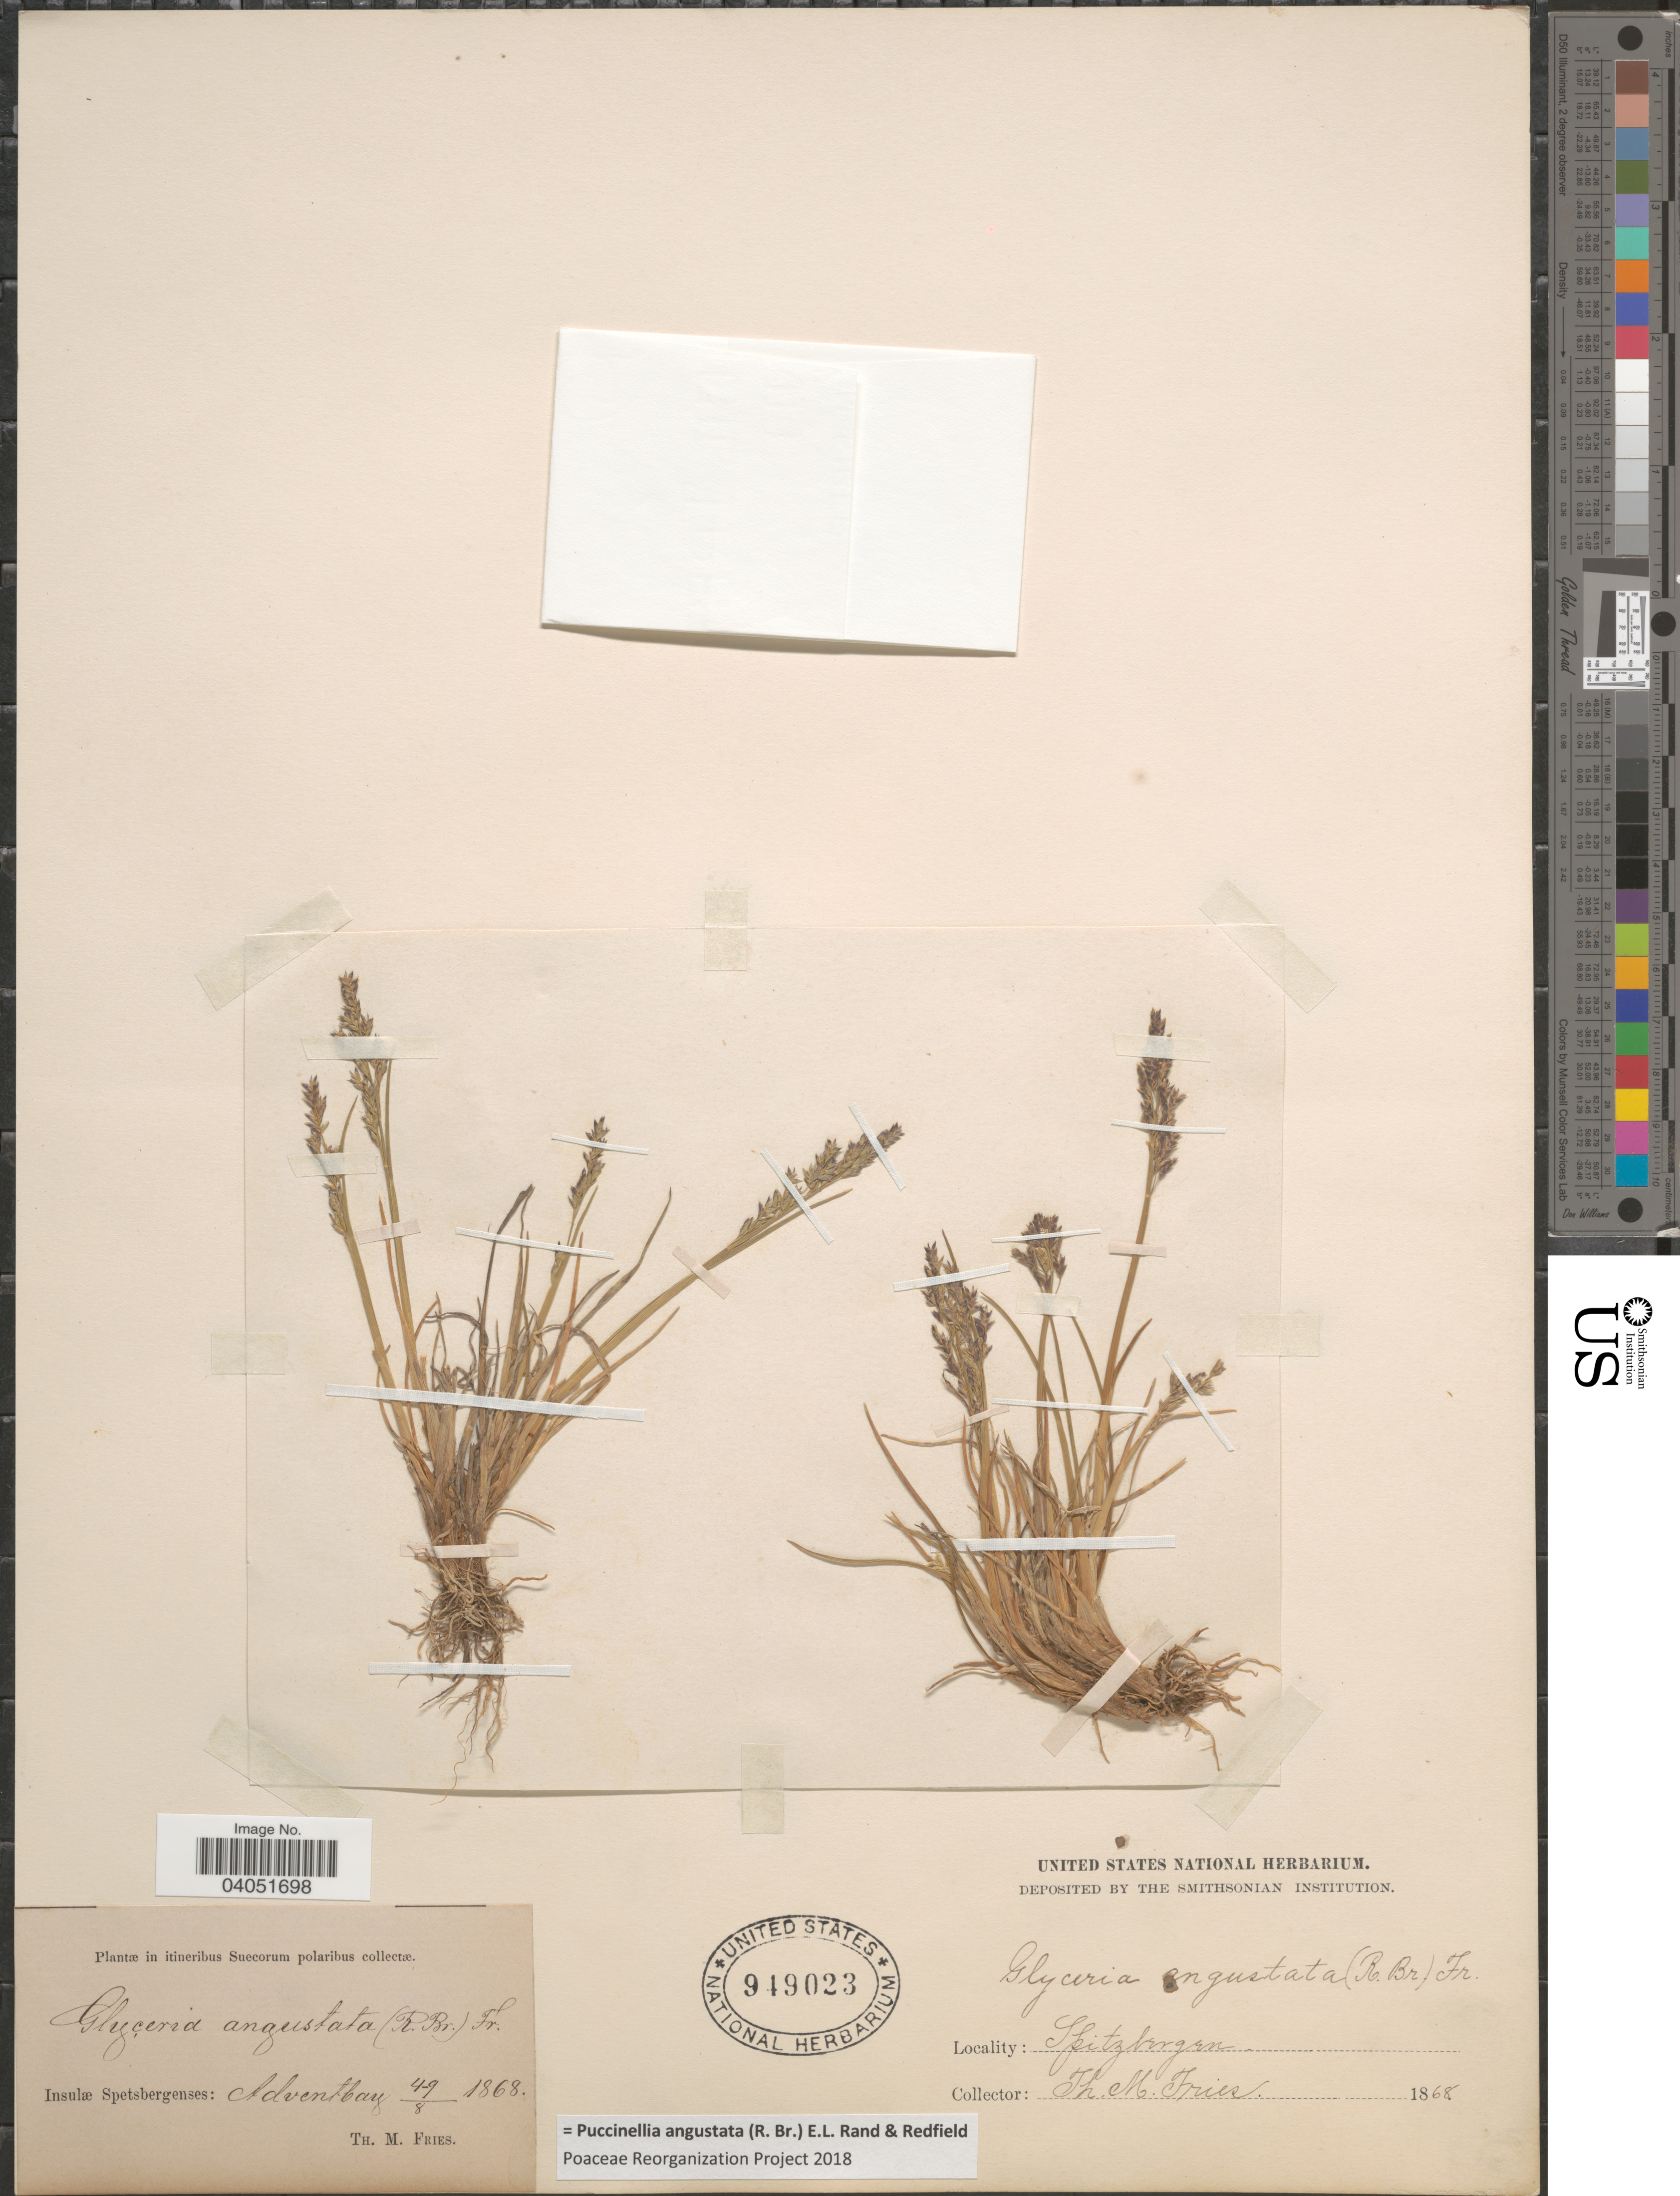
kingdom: Plantae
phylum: Tracheophyta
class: Liliopsida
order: Poales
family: Poaceae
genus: Puccinellia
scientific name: Puccinellia angustata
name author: (R. Br.) Nash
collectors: T. Fries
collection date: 1868-08-04/1868-08-09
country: Norway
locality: Itineribus Suecorum polaribus. Insulæ Spetsbergenses: Adventbay. Spitzbergen.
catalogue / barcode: US 949023